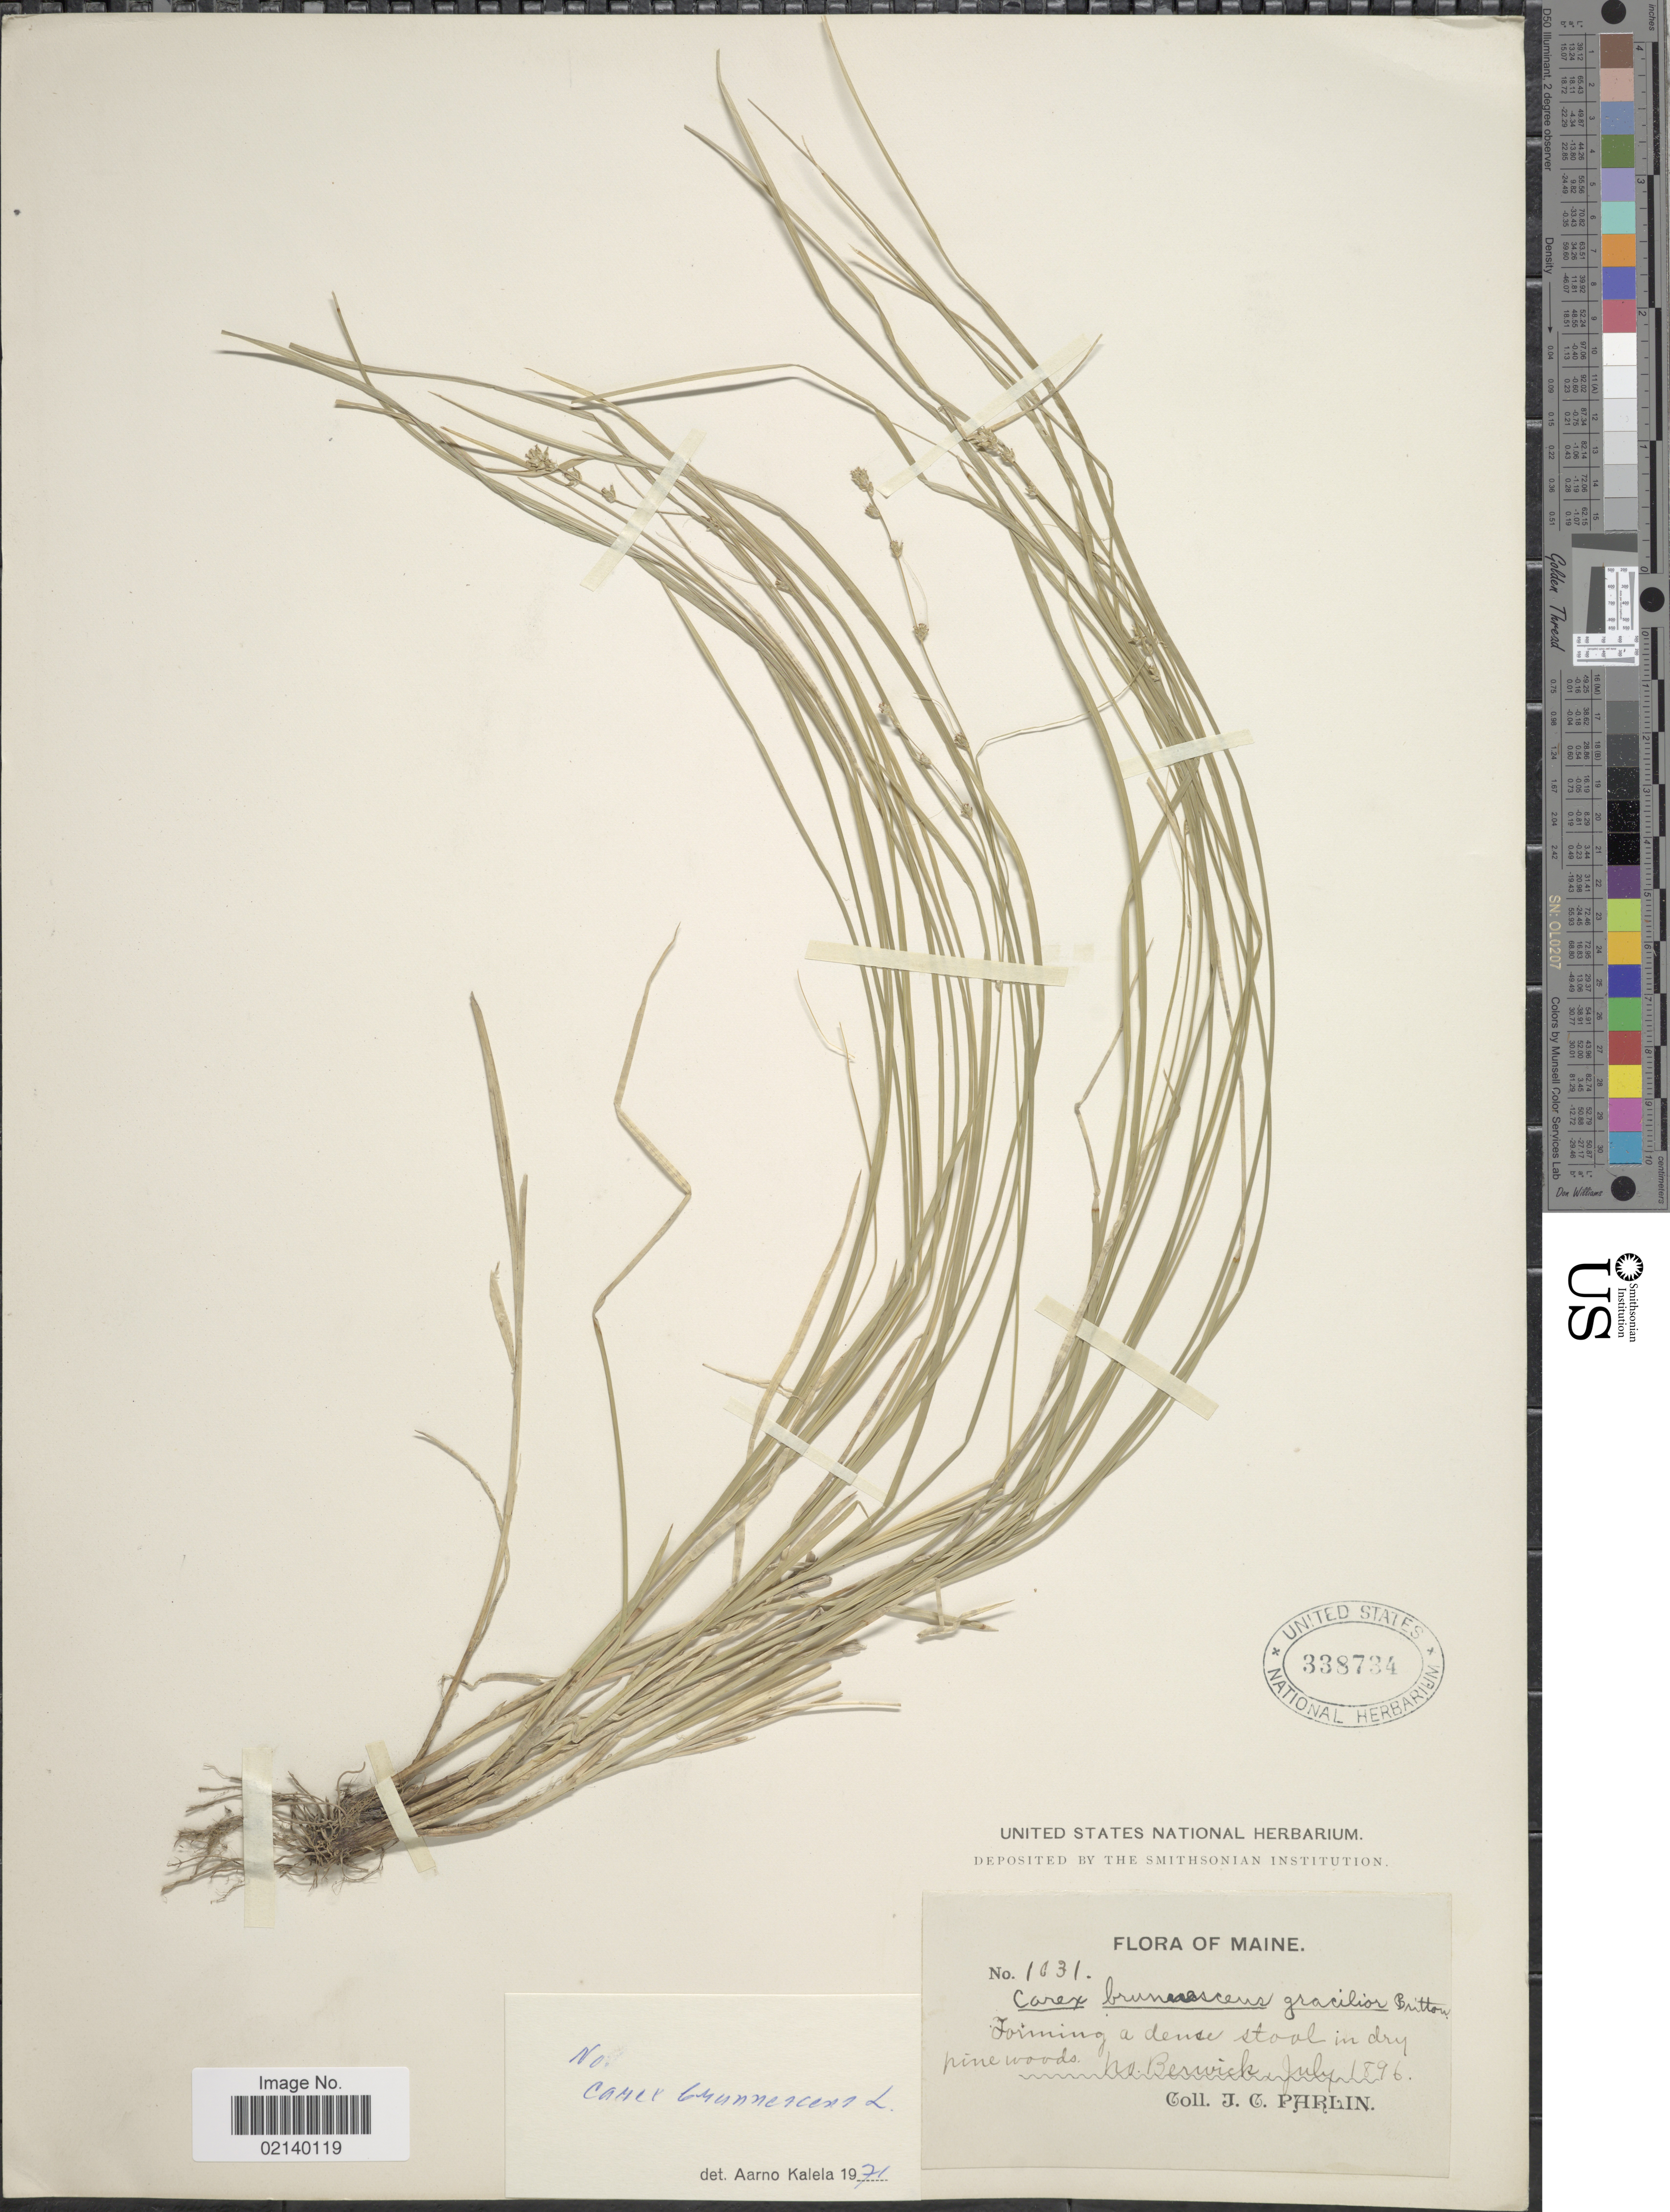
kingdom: Plantae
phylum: Tracheophyta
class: Liliopsida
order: Poales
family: Cyperaceae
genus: Carex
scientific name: Carex sp.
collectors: J. Parlin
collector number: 1031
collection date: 1896-07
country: United States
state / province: Maine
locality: In dry pine woods, No. Berwick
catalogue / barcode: US 338734